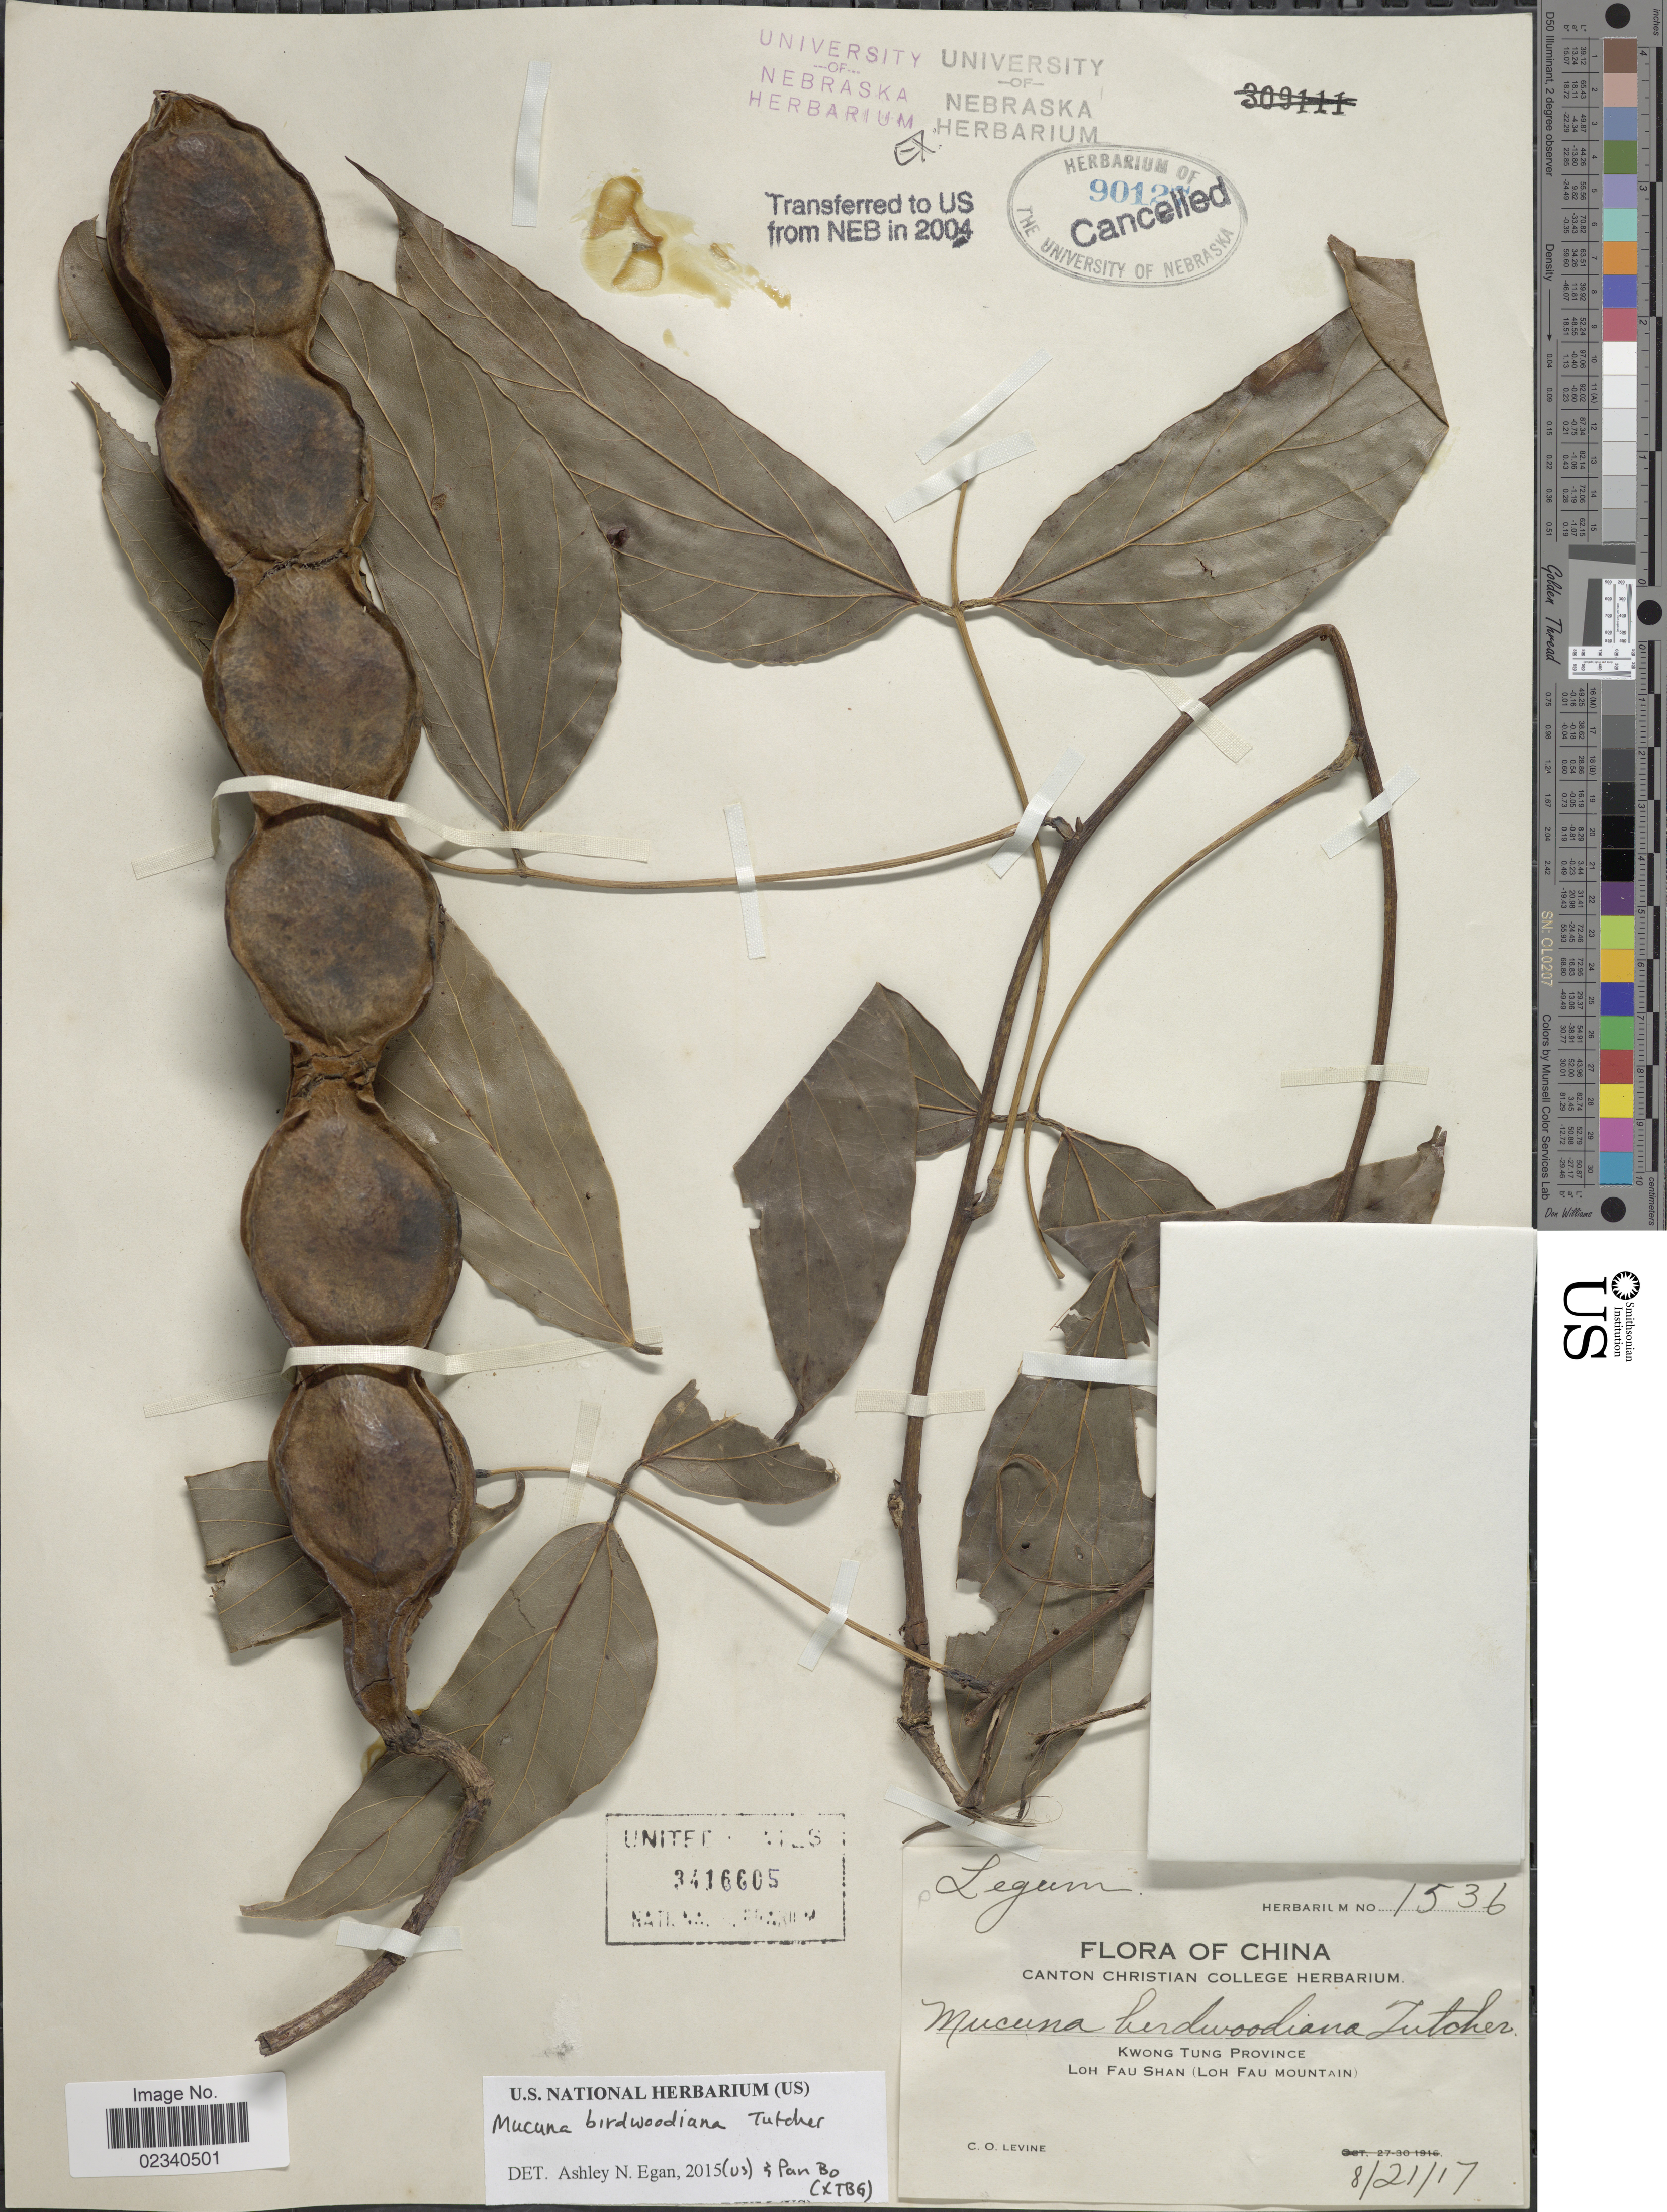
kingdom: Plantae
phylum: Tracheophyta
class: Magnoliopsida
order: Fabales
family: Fabaceae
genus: Mucuna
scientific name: Mucuna birdwoodiana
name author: Tutcher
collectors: C. O. Levine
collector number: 1536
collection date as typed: Transcribed d/m/y: 21/8/17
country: China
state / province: Guangdong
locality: Kwong Tung Province. Loh Fau Shan (Loh Fau Mountain)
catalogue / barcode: US 3416605